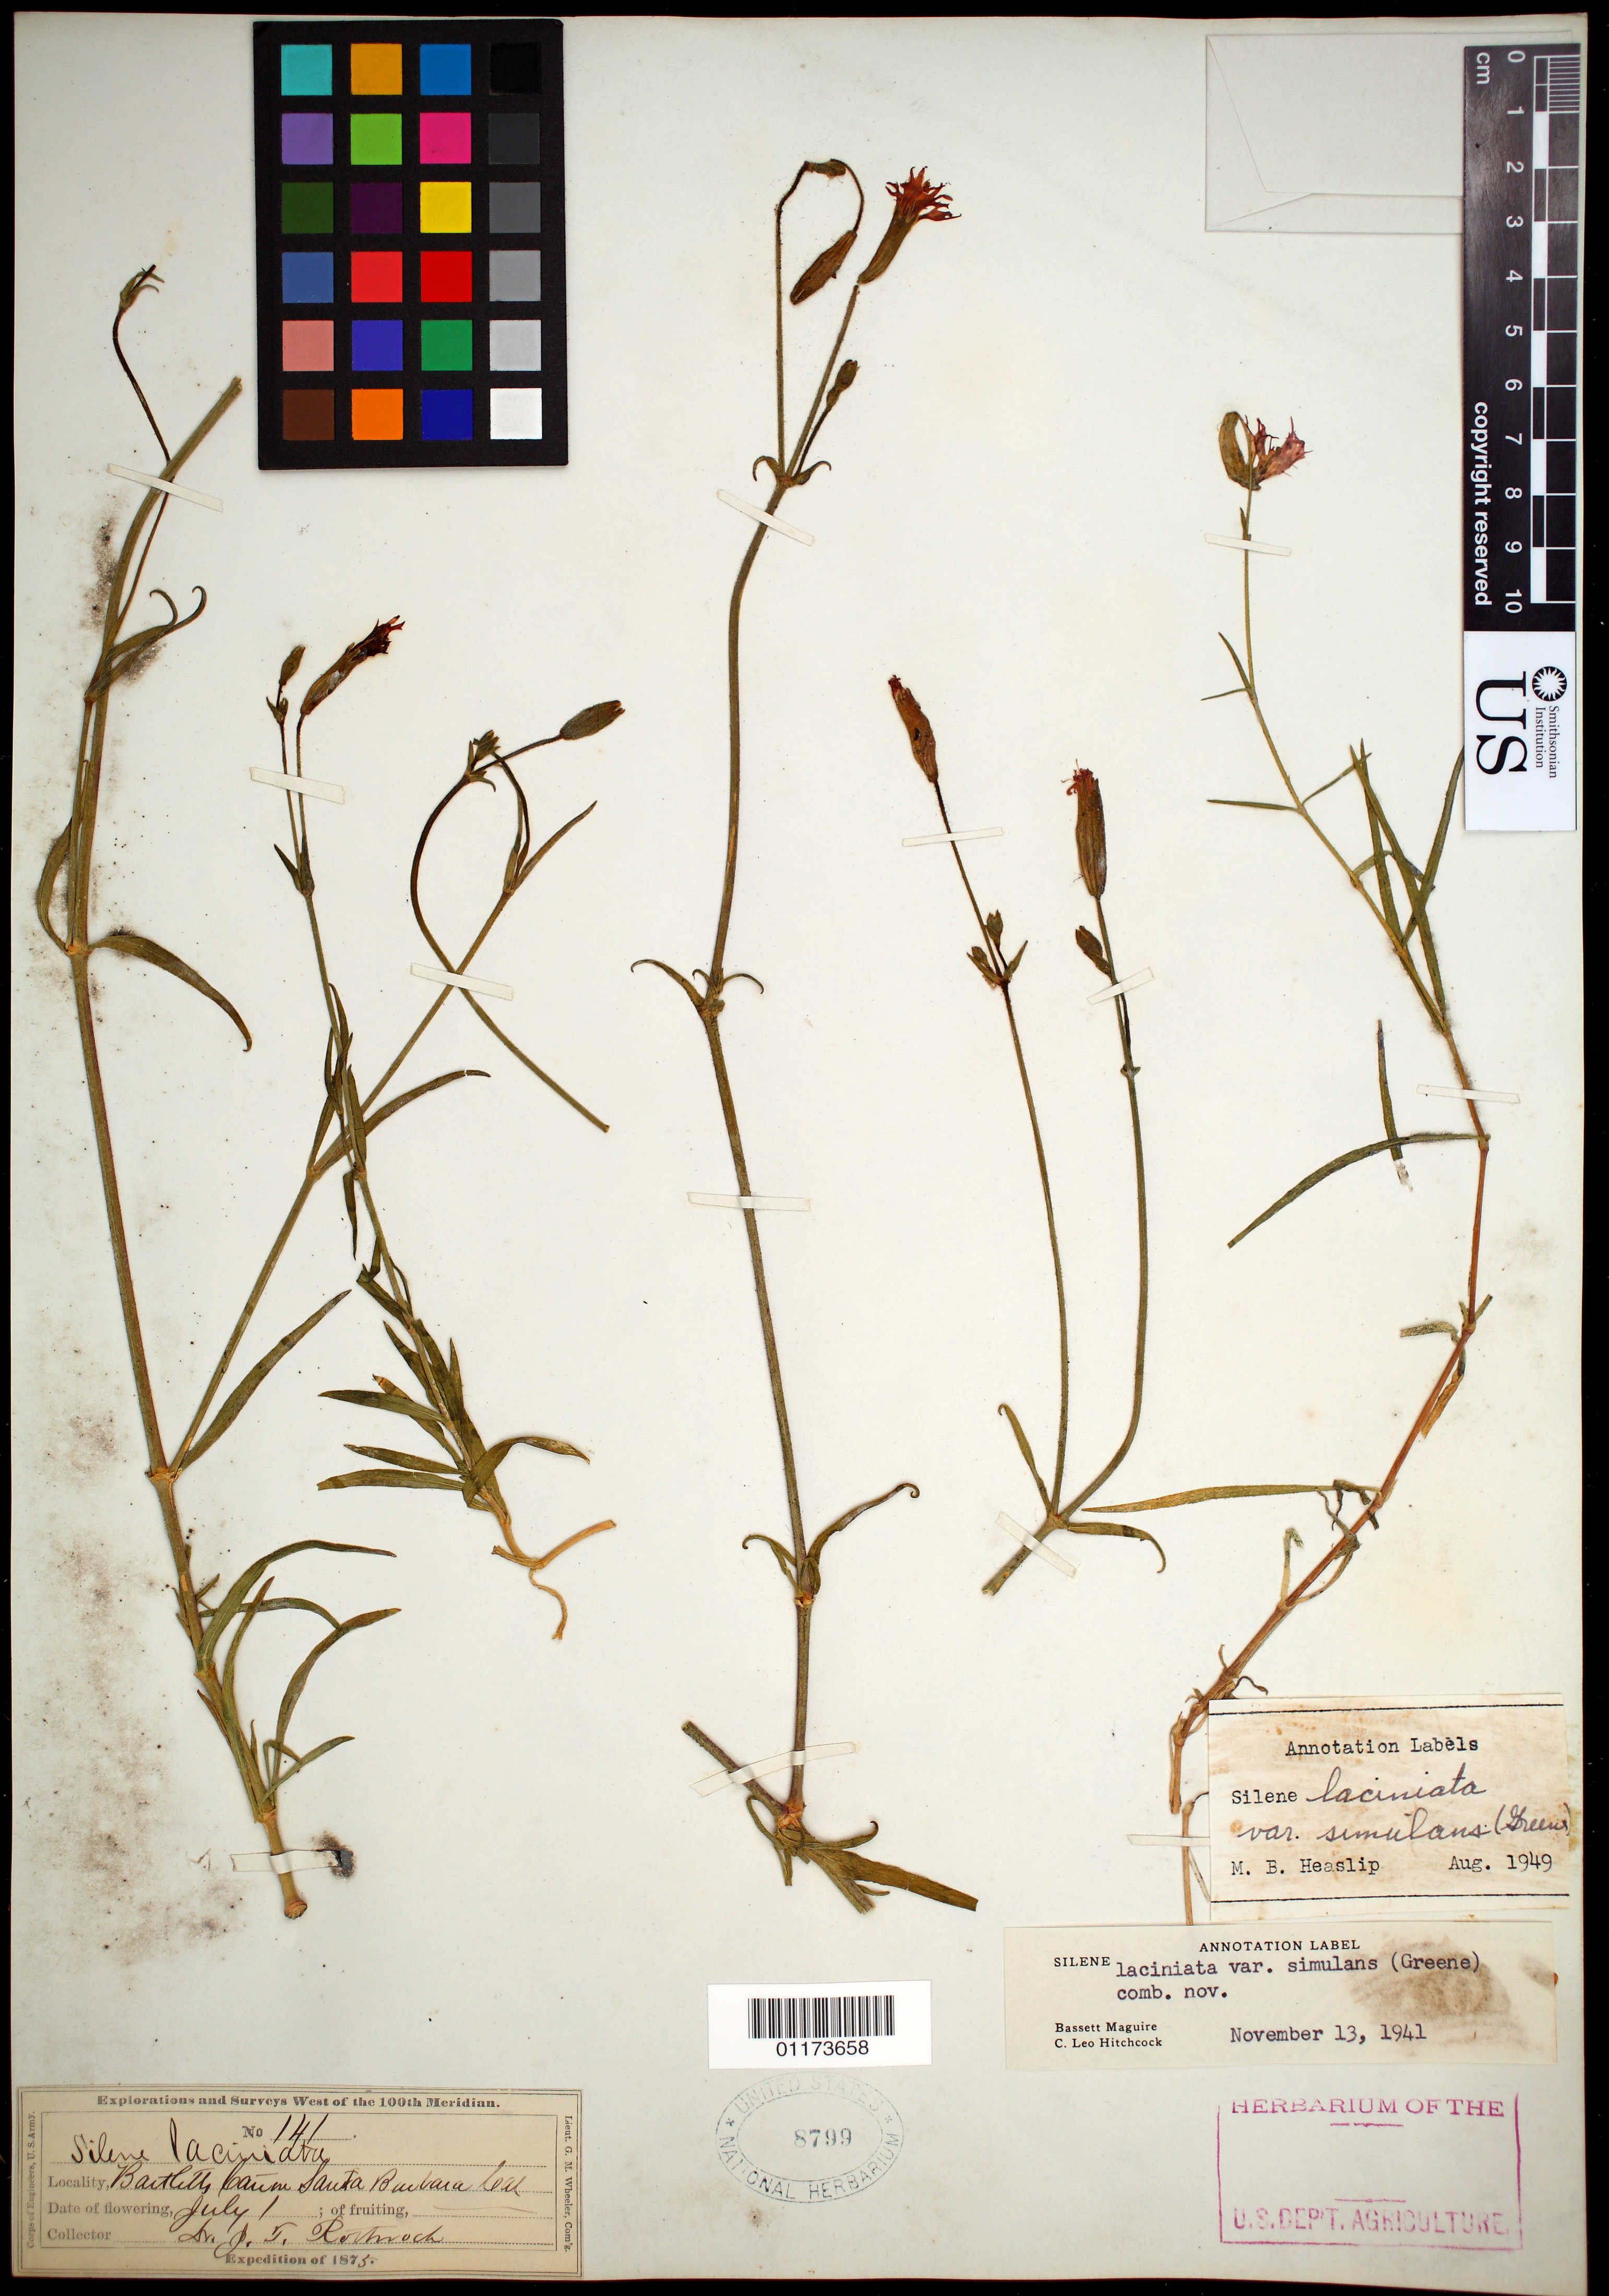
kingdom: Plantae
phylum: Tracheophyta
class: Magnoliopsida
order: Caryophyllales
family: Caryophyllaceae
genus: Silene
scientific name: Silene laciniata var. simulans (Greene) C.L. Hitchc. & Maguire comb. nov. ined.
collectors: J. T. Rothrock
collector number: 141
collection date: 1875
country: United States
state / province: California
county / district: Santa Barbara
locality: Santa Barbara.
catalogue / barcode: US 8799